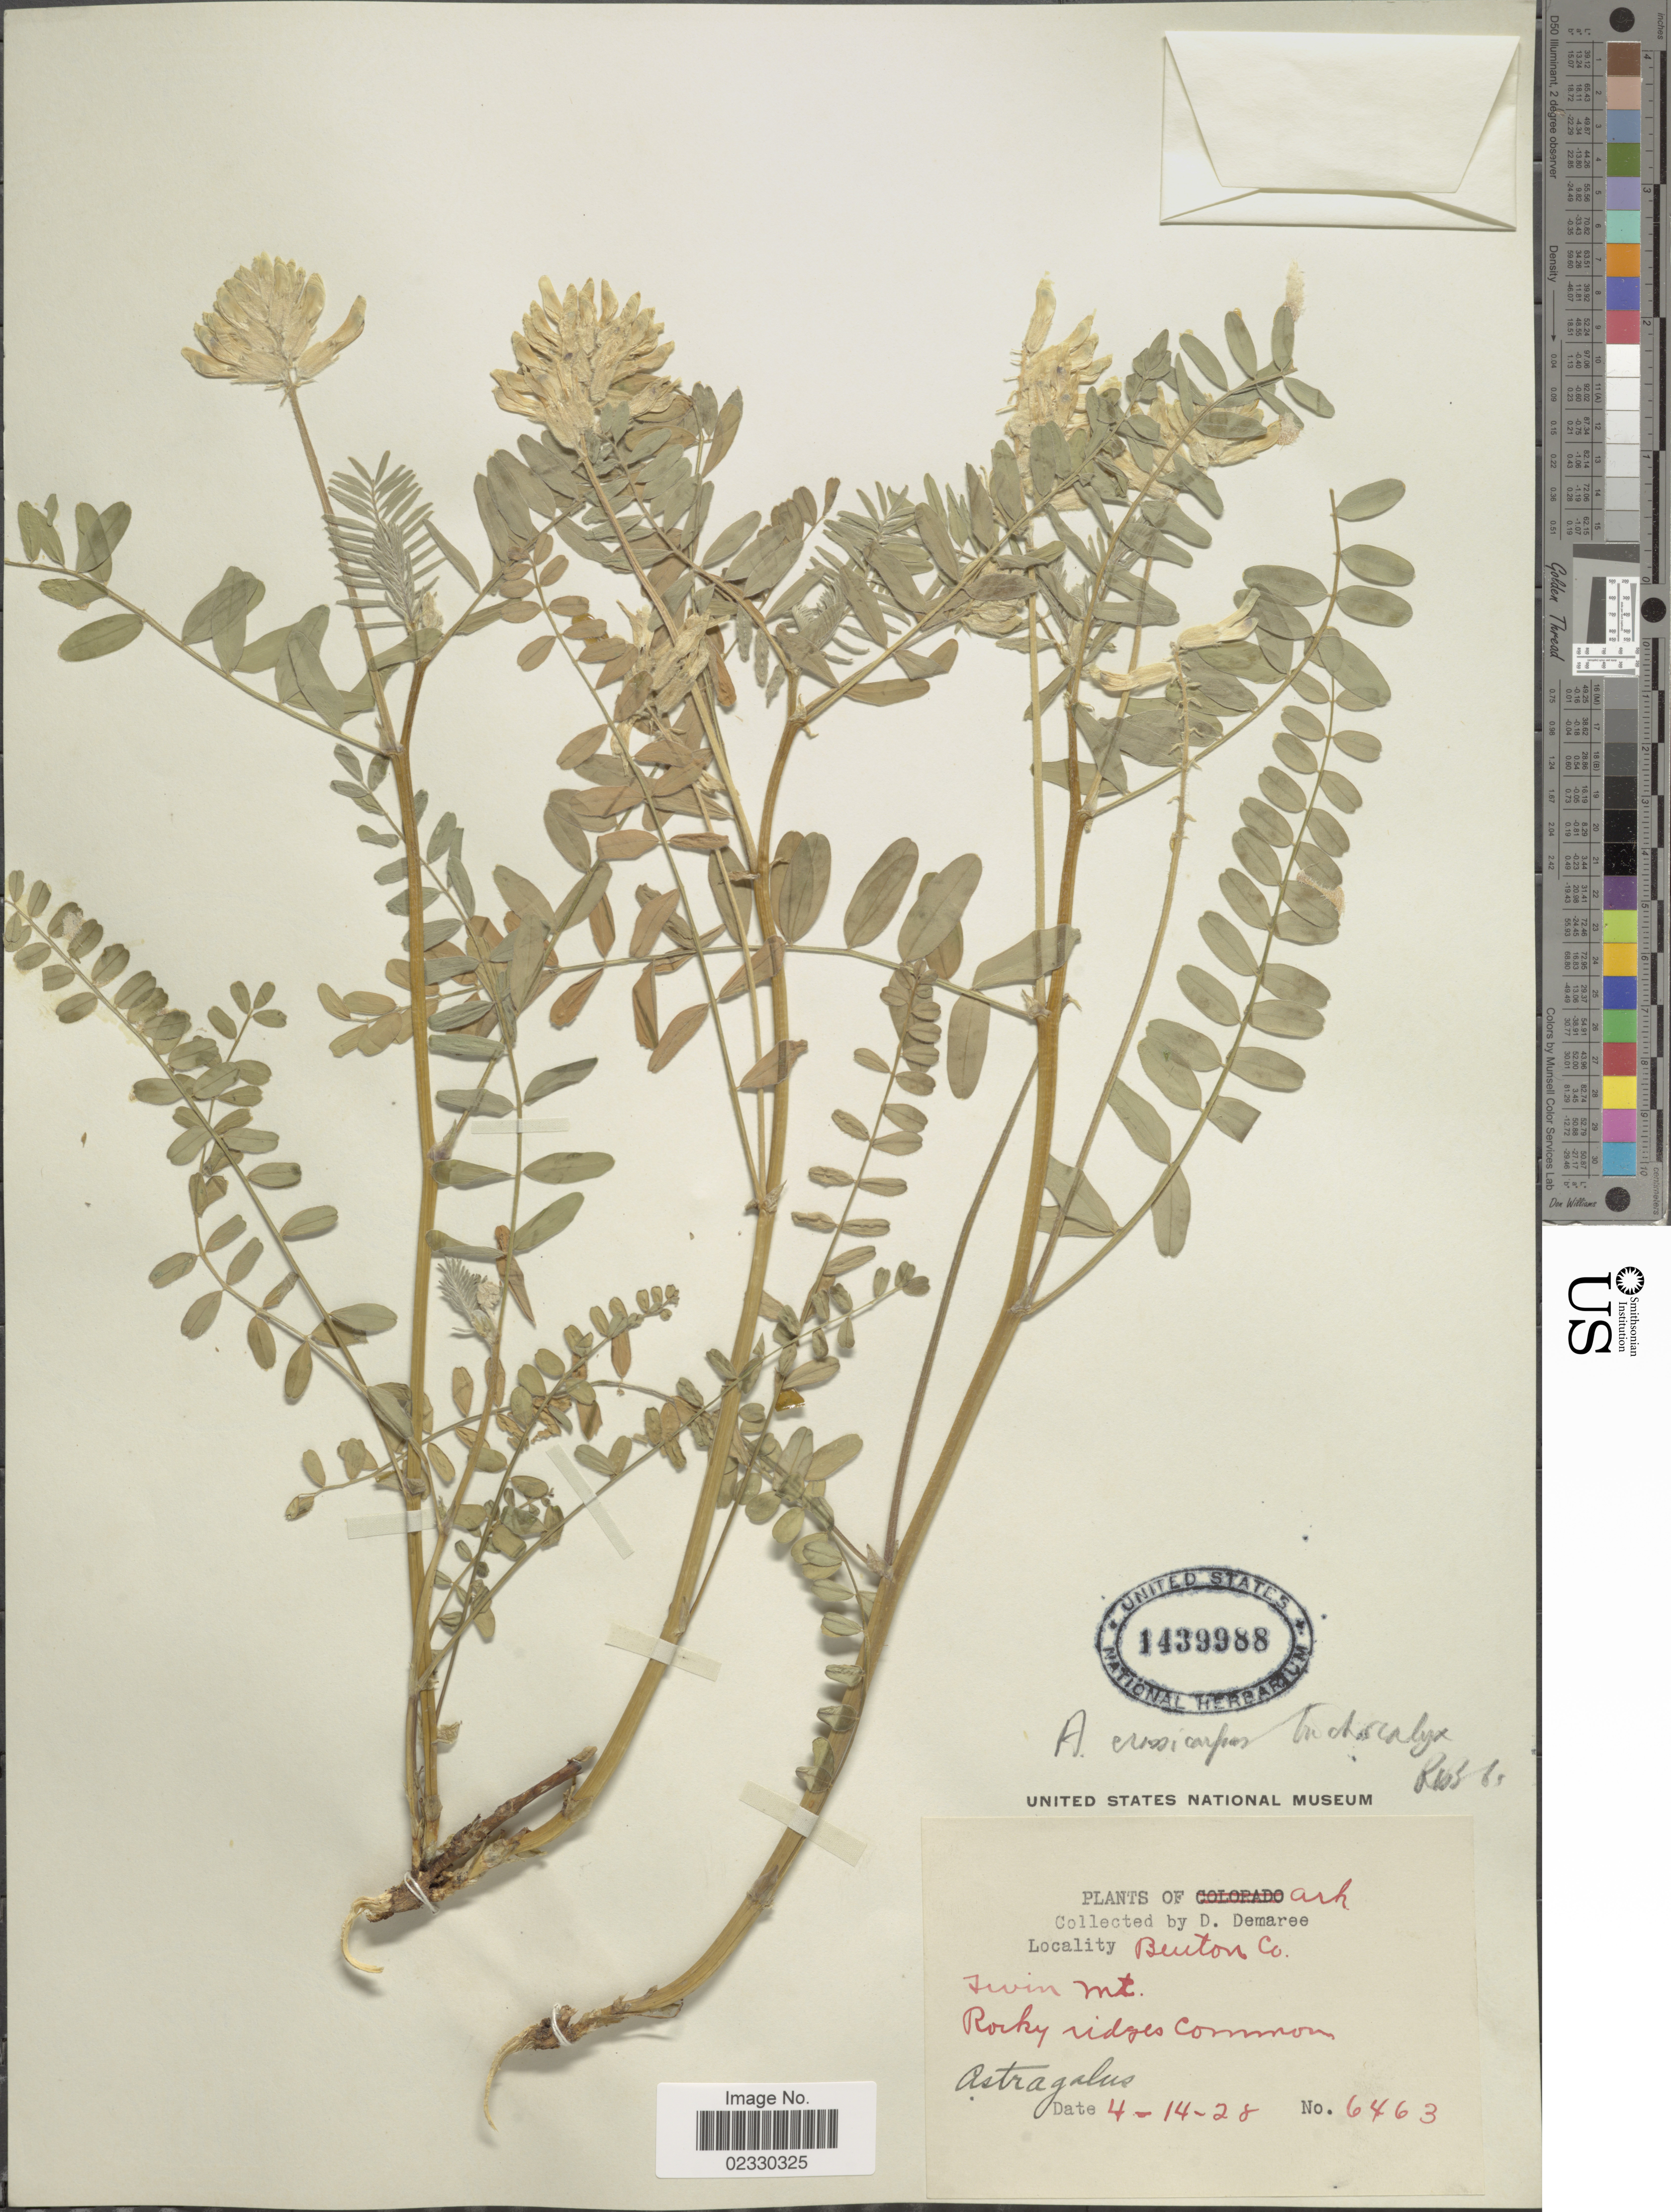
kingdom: Plantae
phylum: Tracheophyta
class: Magnoliopsida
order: Fabales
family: Fabaceae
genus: Astragalus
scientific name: Astragalus crassicarpus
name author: Nutt.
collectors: D. Demaree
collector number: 6463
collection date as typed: Transcribed d/m/y: 14/4/28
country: United States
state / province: Arkansas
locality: Benton Co., Twin Mt., rocky ridges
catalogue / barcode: US 1439988